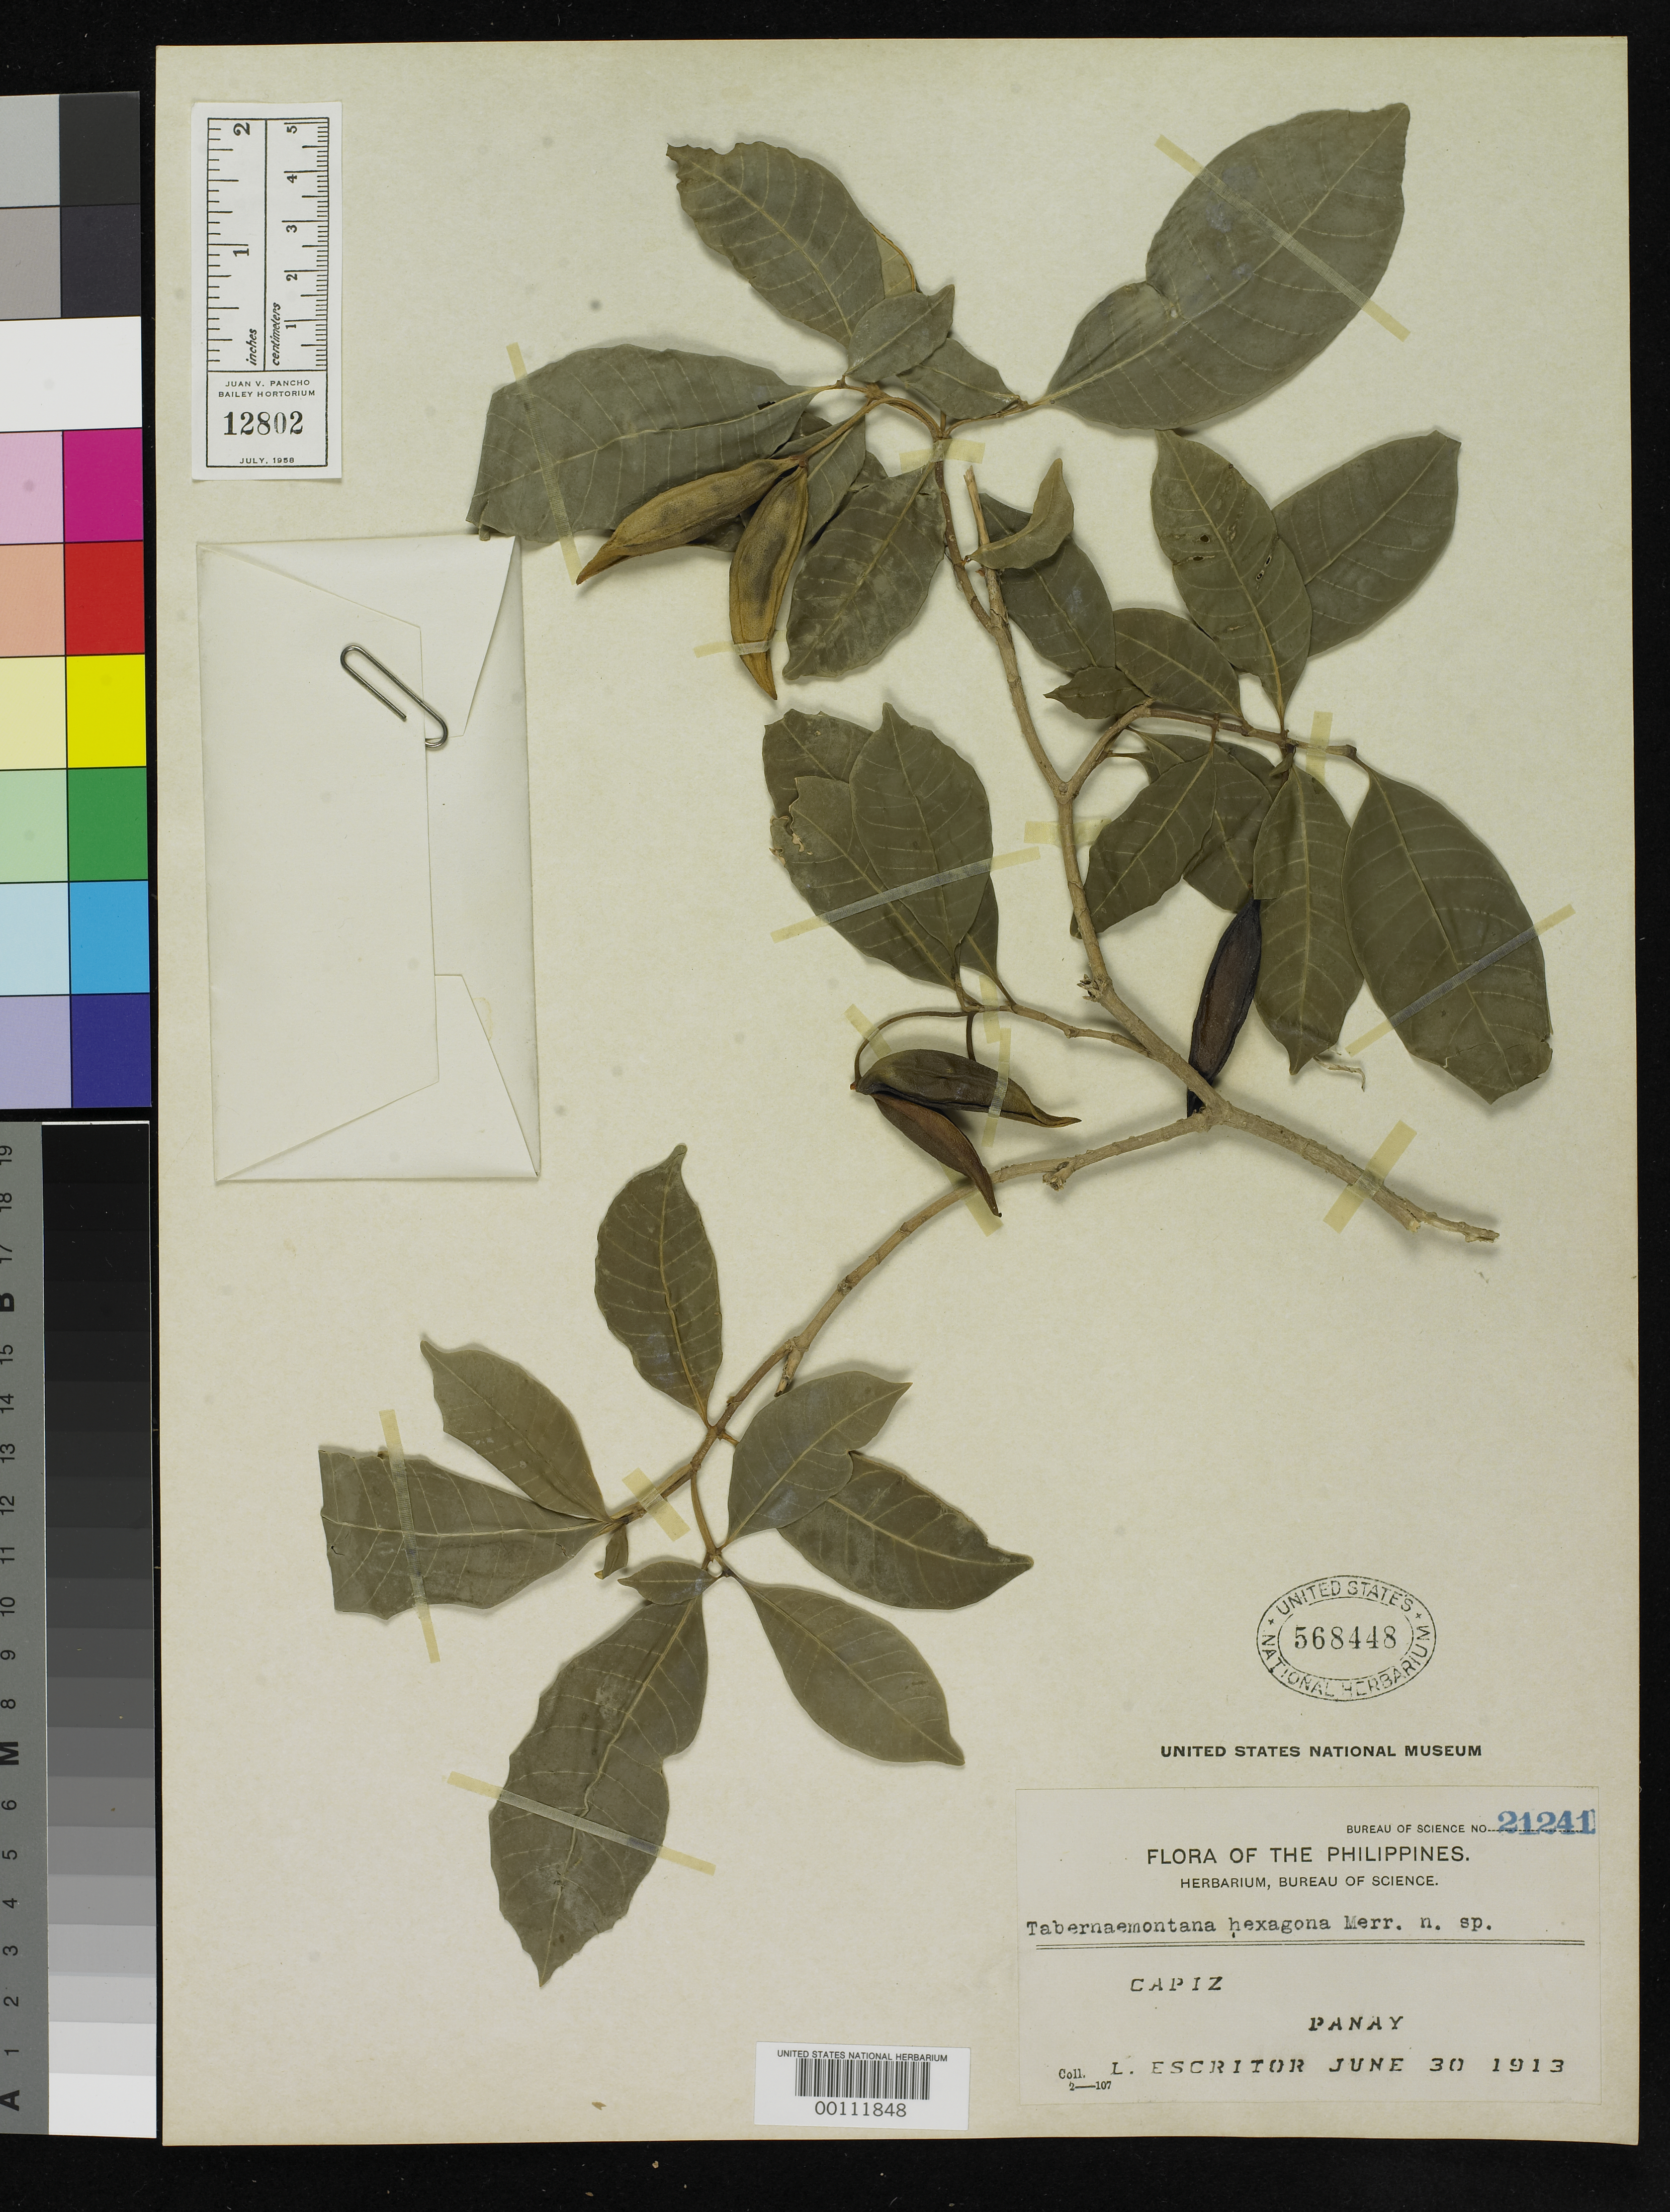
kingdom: Plantae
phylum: Tracheophyta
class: Magnoliopsida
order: Gentianales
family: Apocynaceae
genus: Tabernaemontana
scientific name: Tabernaemontana hexagona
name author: Merr.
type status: Isotype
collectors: L. Escritor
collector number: Bur. Sci. 21241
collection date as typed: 30 Jun 1913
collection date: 1913-06-30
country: Philippines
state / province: Western Visayas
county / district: Capiz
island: Panay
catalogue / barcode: US 568448